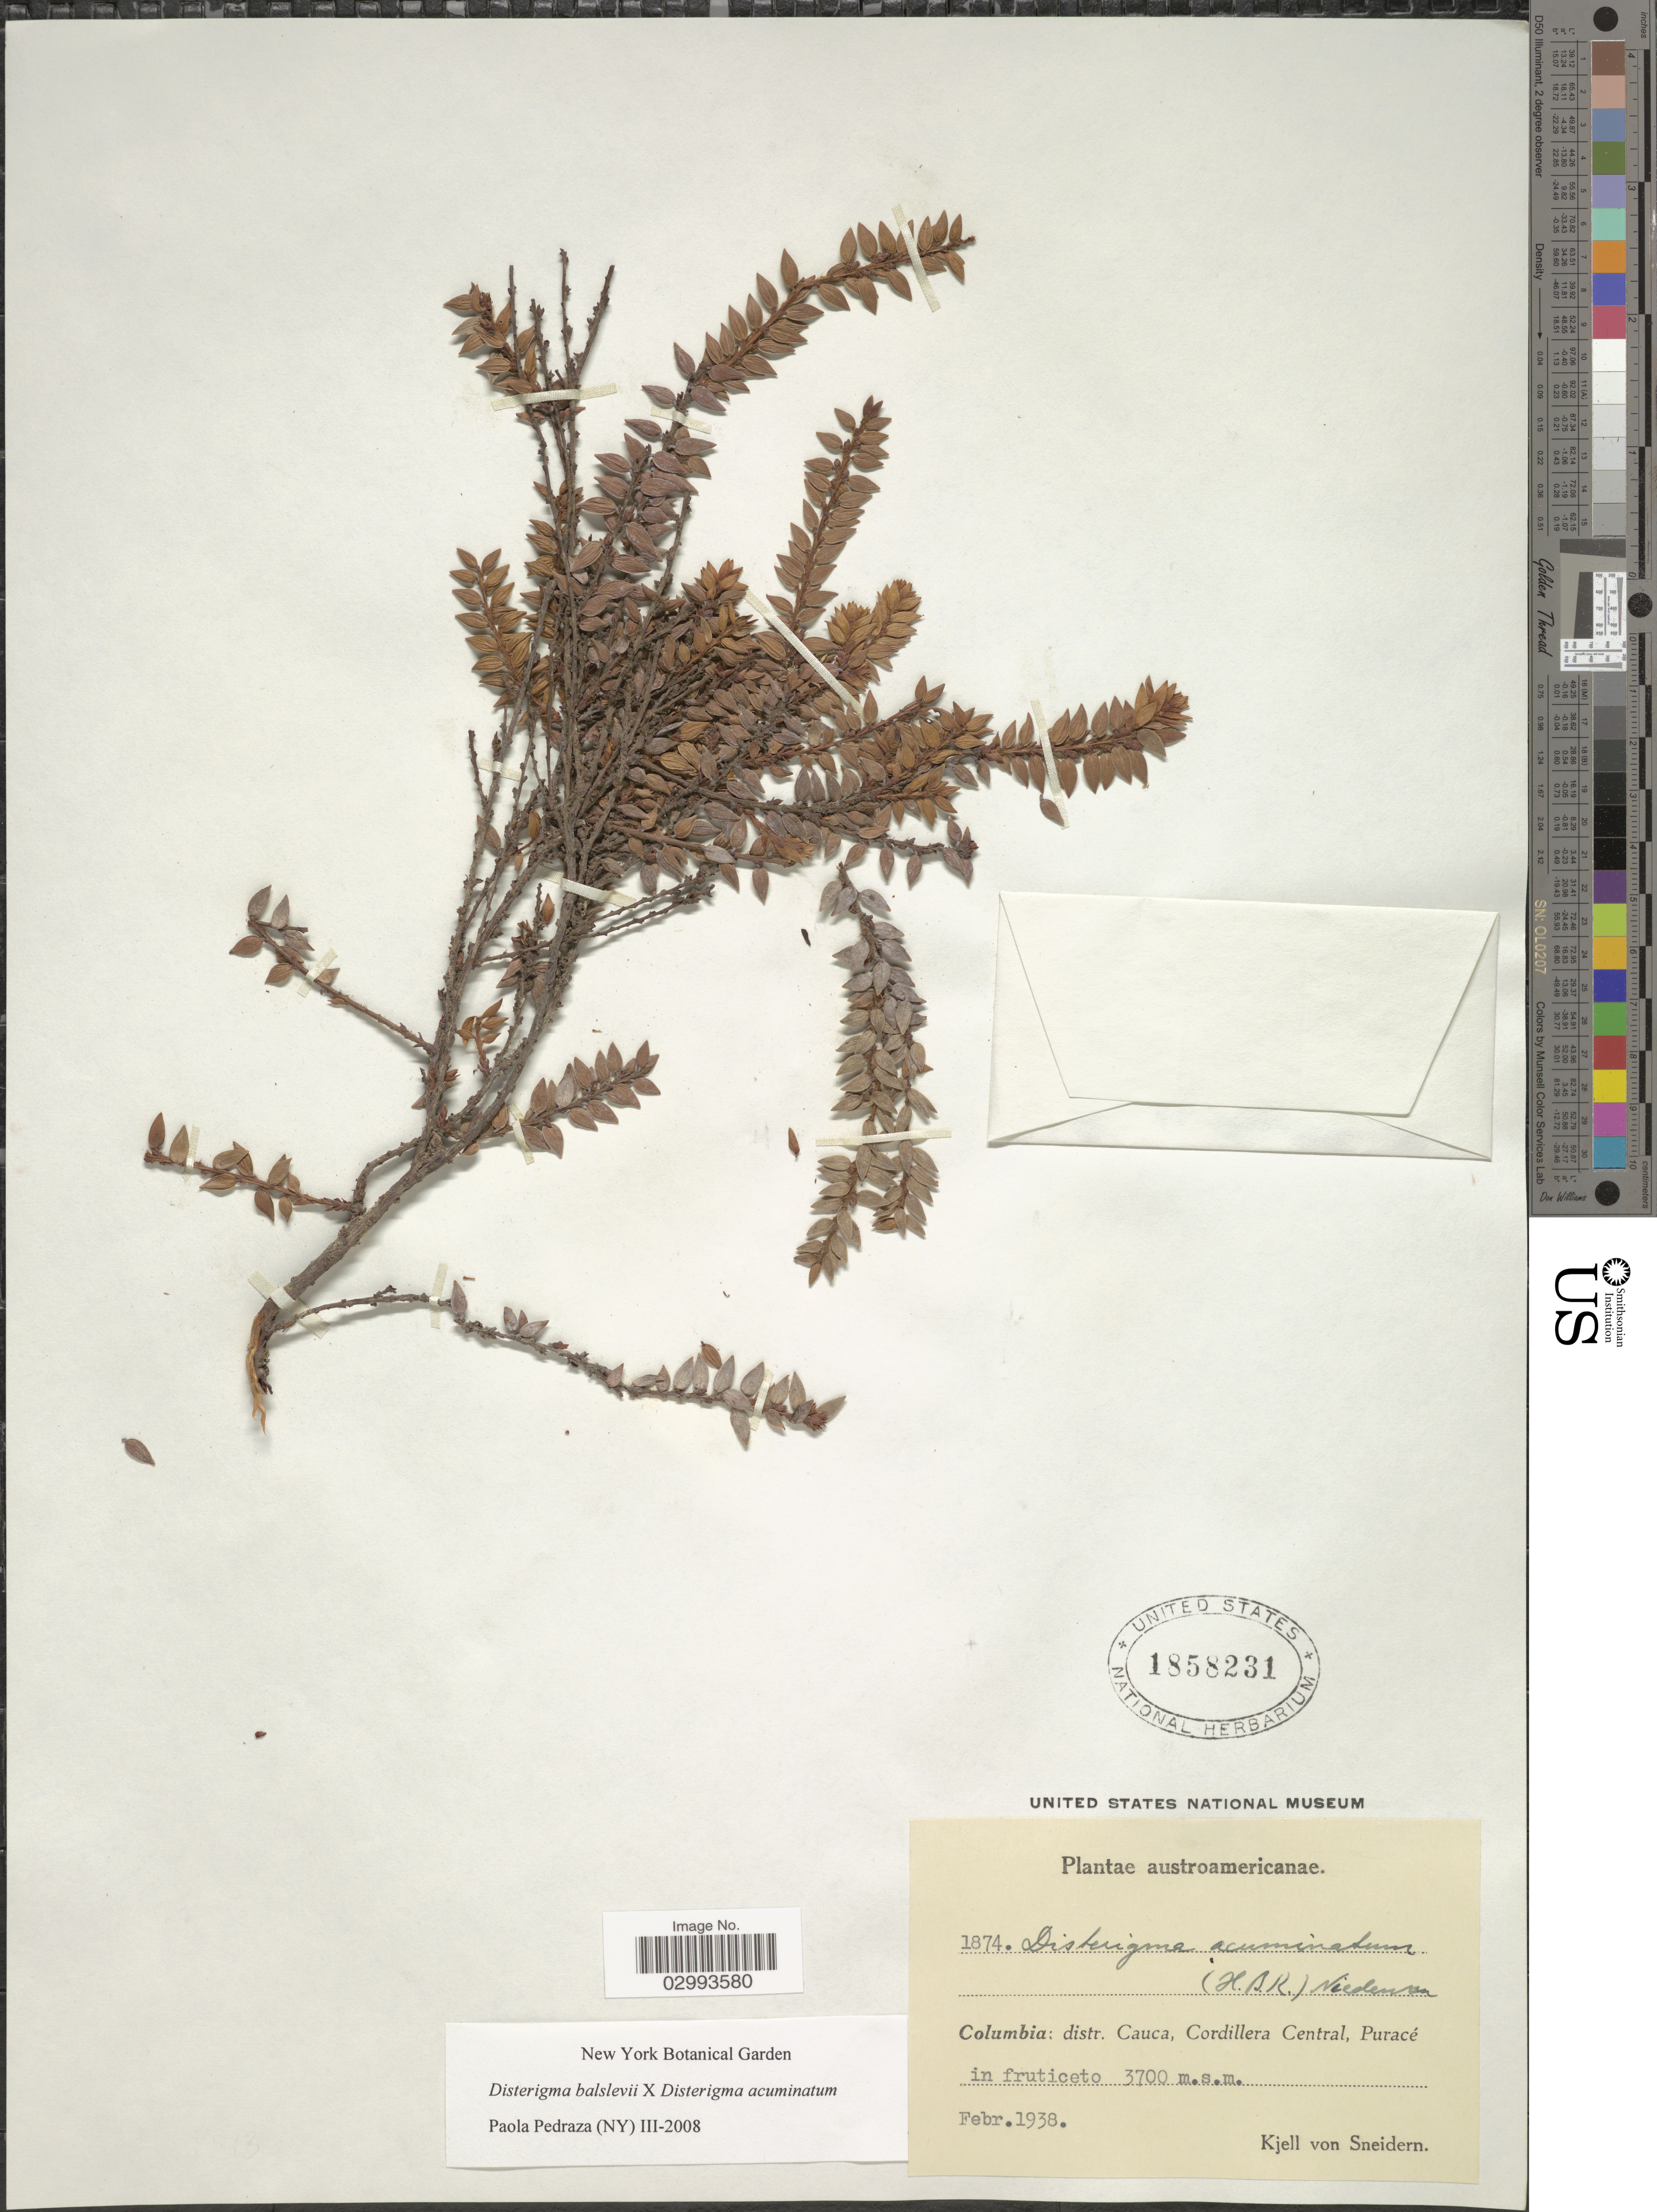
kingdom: Plantae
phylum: Tracheophyta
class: Magnoliopsida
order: Ericales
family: Ericaceae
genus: Disterigma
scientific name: Disterigma balslevii x D. acuminatum (Kunth) Nied.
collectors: K. von Sneidern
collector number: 1874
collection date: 1938-02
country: Colombia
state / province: Cauca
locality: Distr. Cauca, Cordillera Central, Puracé. Austroamericanae.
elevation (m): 3700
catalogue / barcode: US 1858231